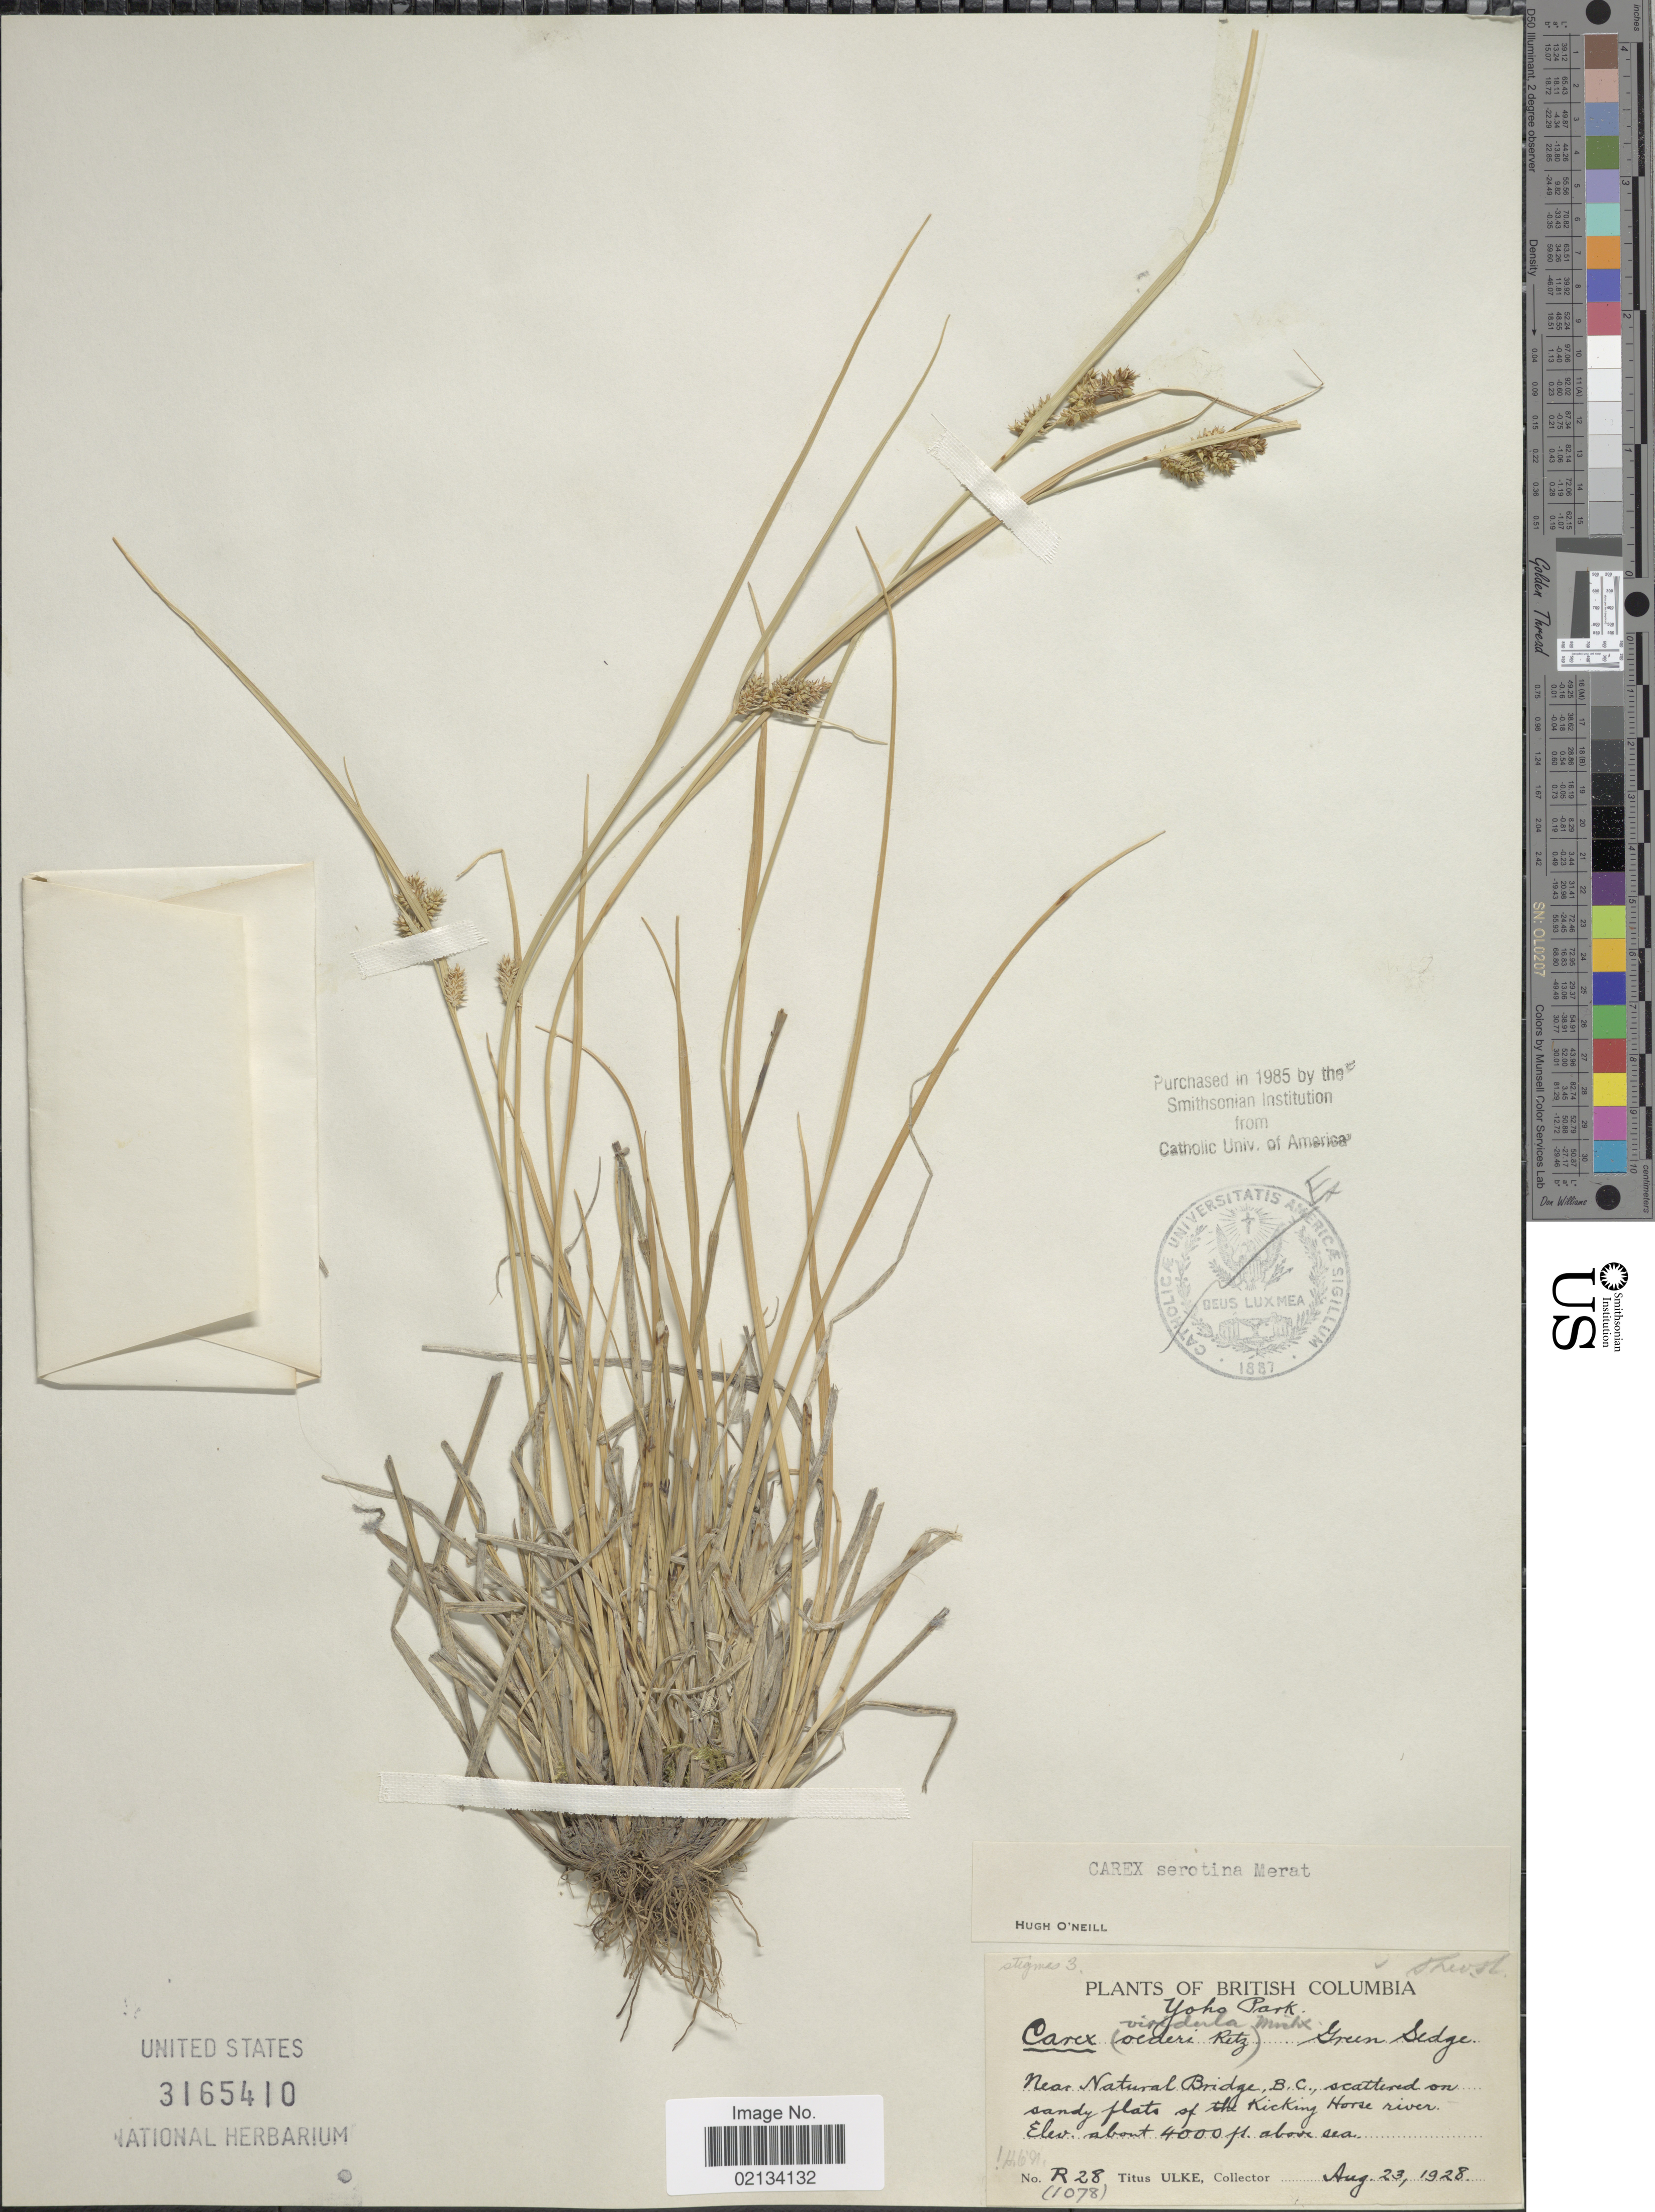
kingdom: Plantae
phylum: Tracheophyta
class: Liliopsida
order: Poales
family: Cyperaceae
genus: Carex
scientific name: Carex oederi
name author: Retz.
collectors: T. Ulke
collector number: R28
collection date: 1928-08-23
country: Canada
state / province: British Columbia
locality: Yoho Park. Near Natural Bridge, scattered on sandy flats of the Kicking Horse river.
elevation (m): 1219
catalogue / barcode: US 3165410